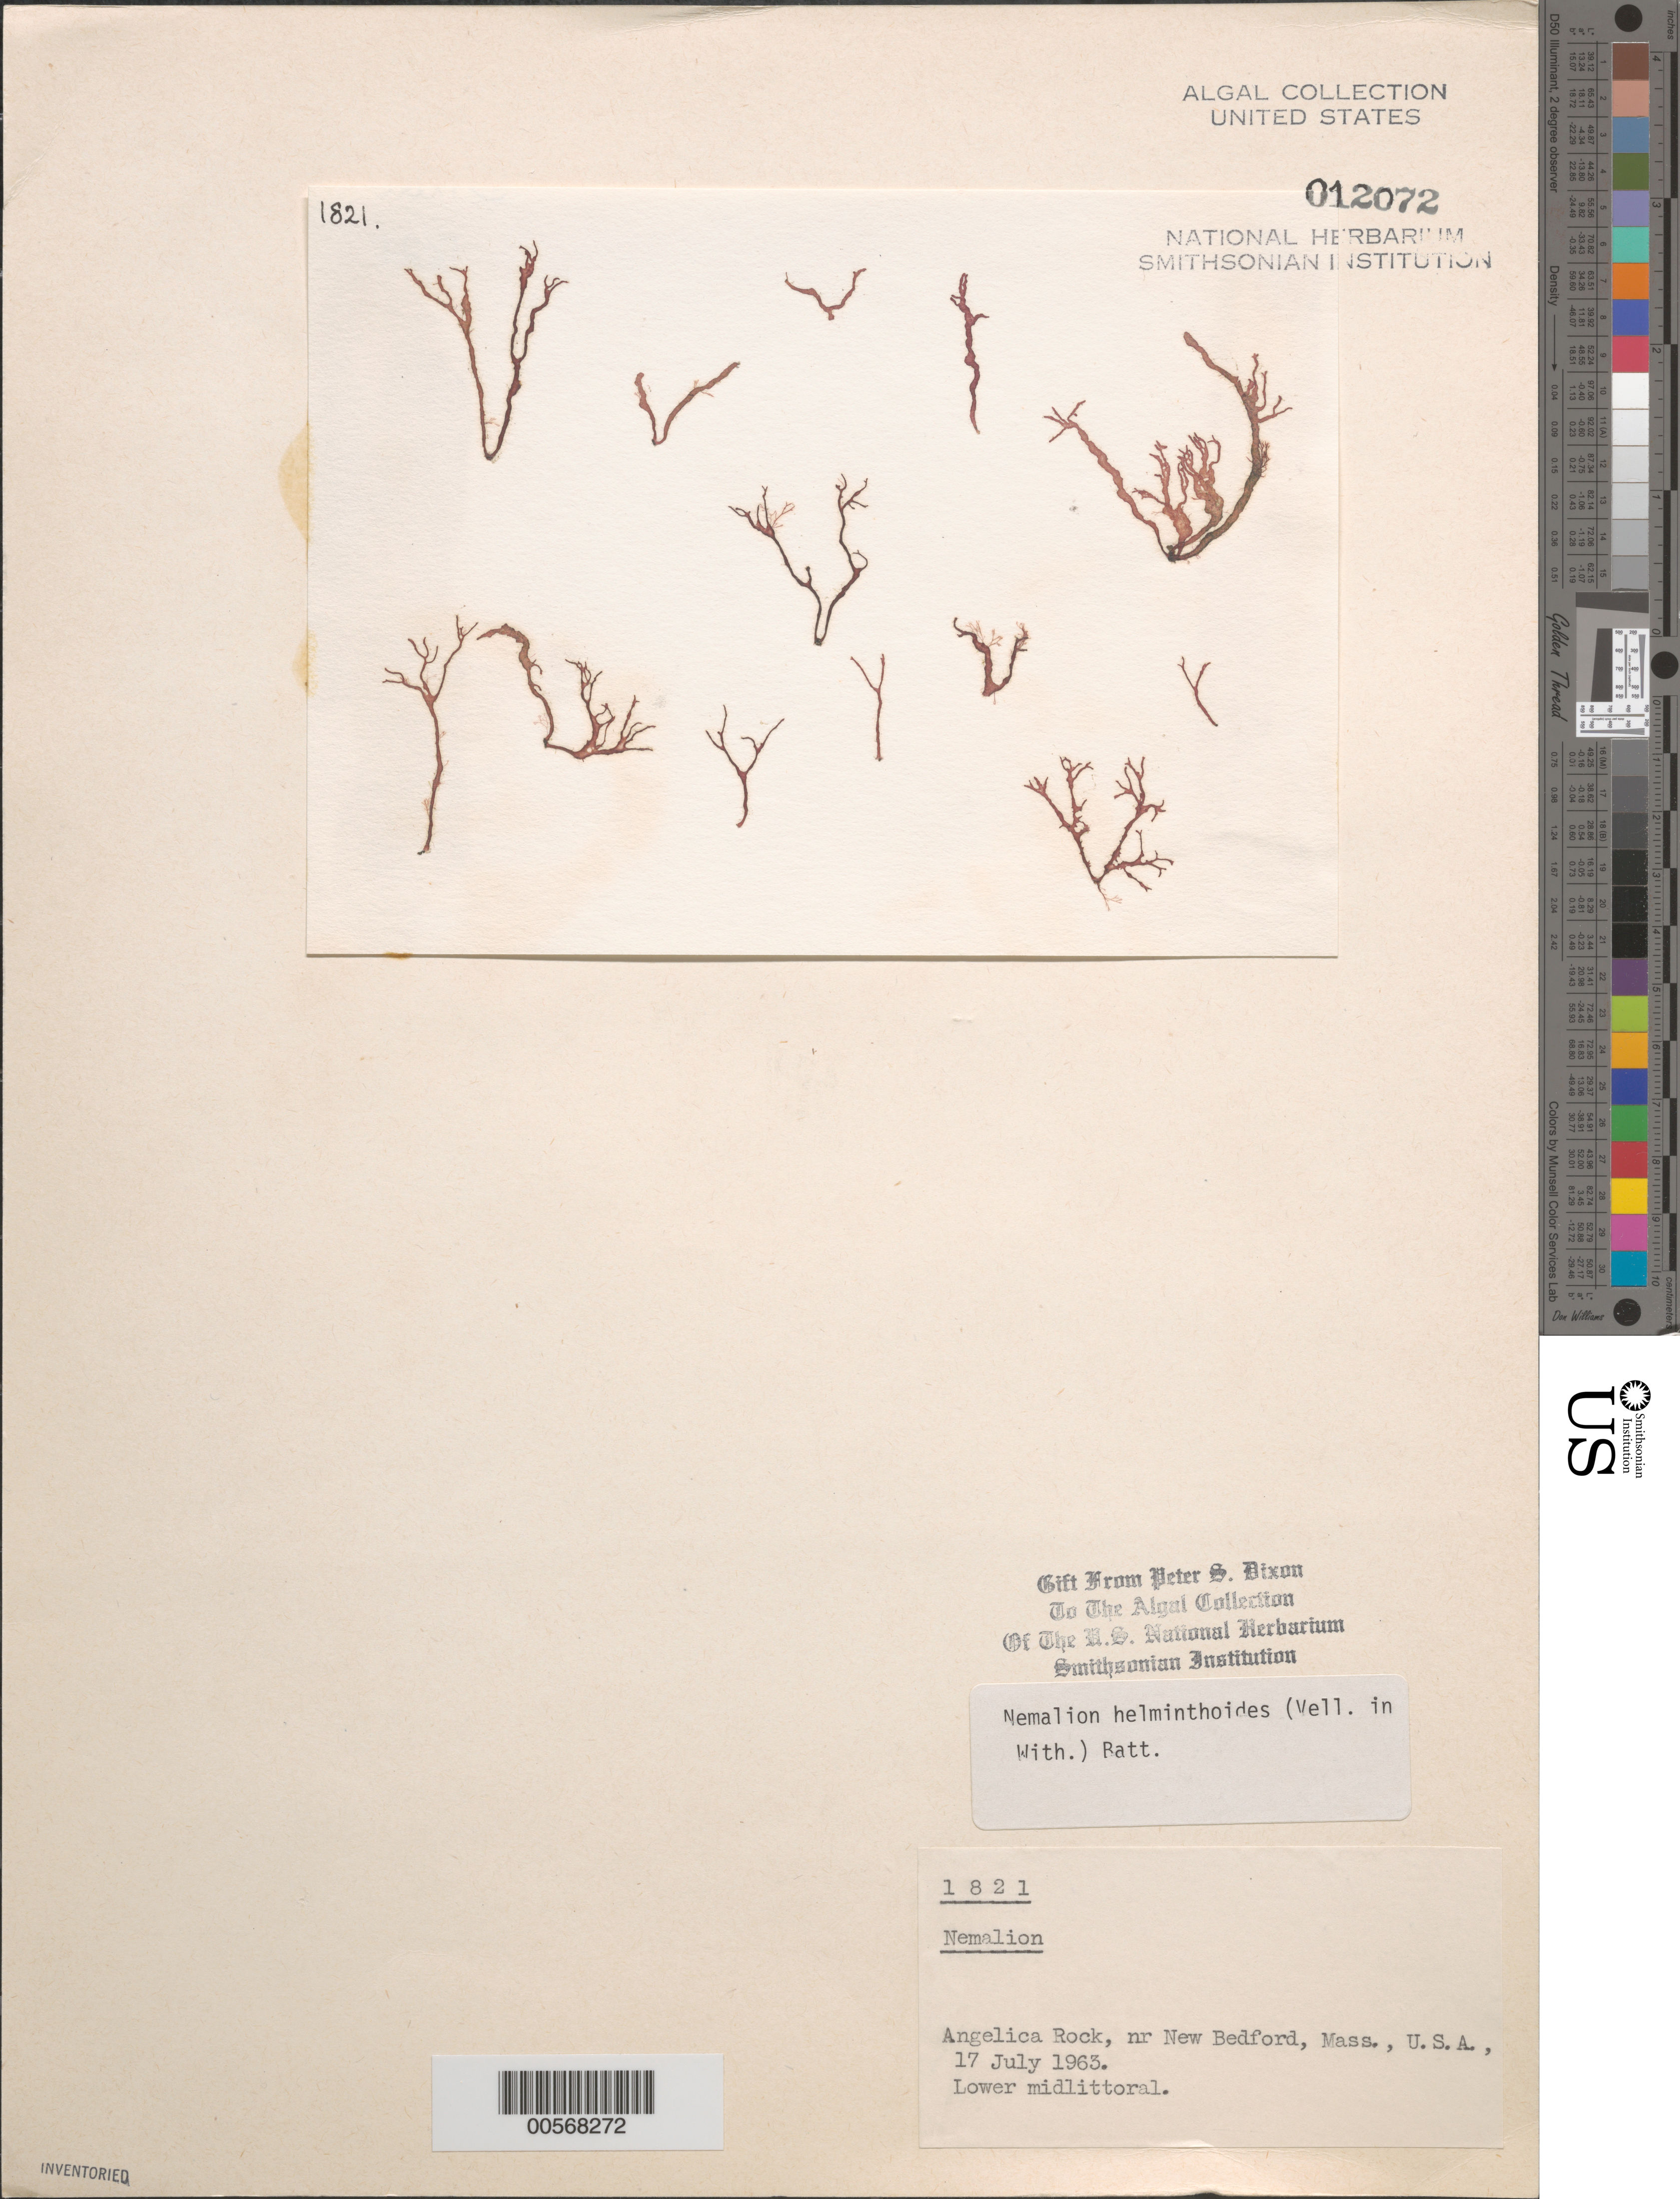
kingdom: Plantae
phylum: Rhodophyta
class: Florideophyceae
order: Nemaliales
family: Nemaliaceae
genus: Nemalion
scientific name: Nemalion multifidum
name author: (Lyngb.) Chauvin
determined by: Algae name updating Project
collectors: P. S. Dixon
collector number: PSD 1821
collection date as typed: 17 Jul 1963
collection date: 1963-07-17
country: United States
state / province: Massachusetts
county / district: Bristol County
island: Angelica Rock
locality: Near New Bedford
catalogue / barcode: US 12072